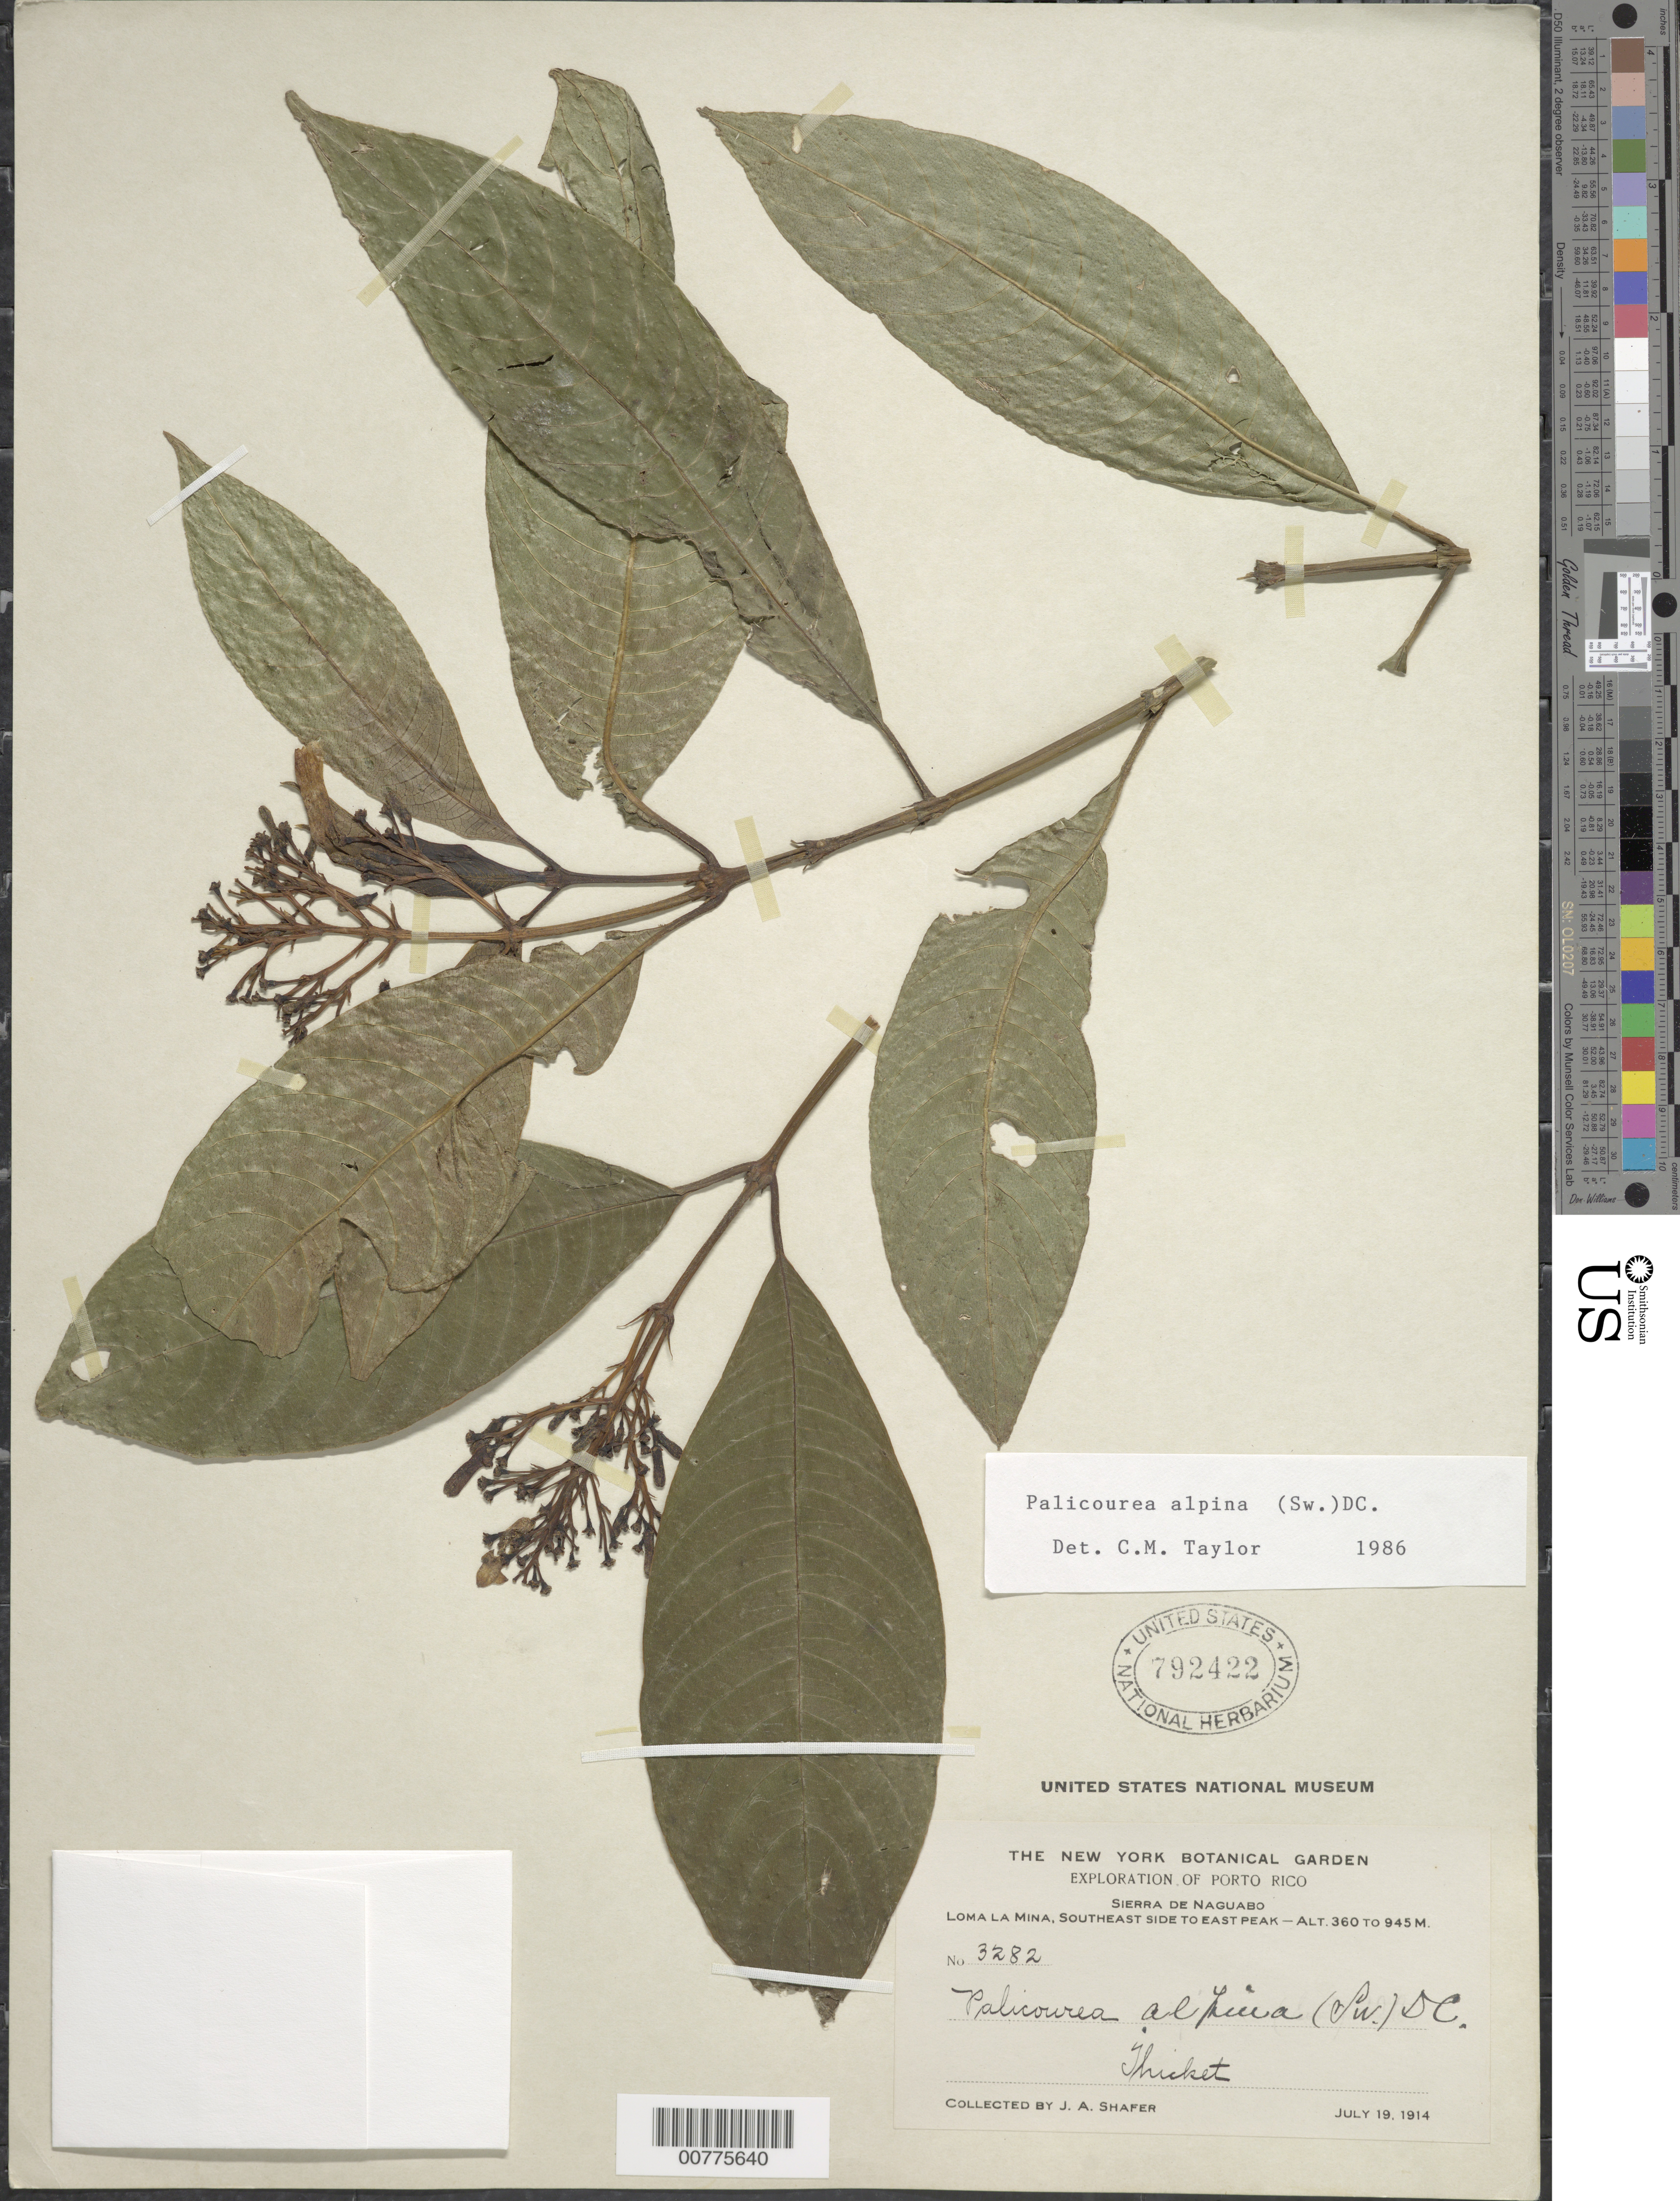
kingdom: Plantae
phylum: Tracheophyta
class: Magnoliopsida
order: Gentianales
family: Rubiaceae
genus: Palicourea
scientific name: Palicourea alpina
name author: (Sw.) DC.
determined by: Taylor, Charlotte M.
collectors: J. A. Shafer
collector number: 3282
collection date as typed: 19 Jul 1914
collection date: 1914-07-19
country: Puerto Rico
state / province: Naguabo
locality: Sierra de Naguabo. Loma La Mina, southeast side to east peak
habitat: Thicket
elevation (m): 360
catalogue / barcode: US 792422